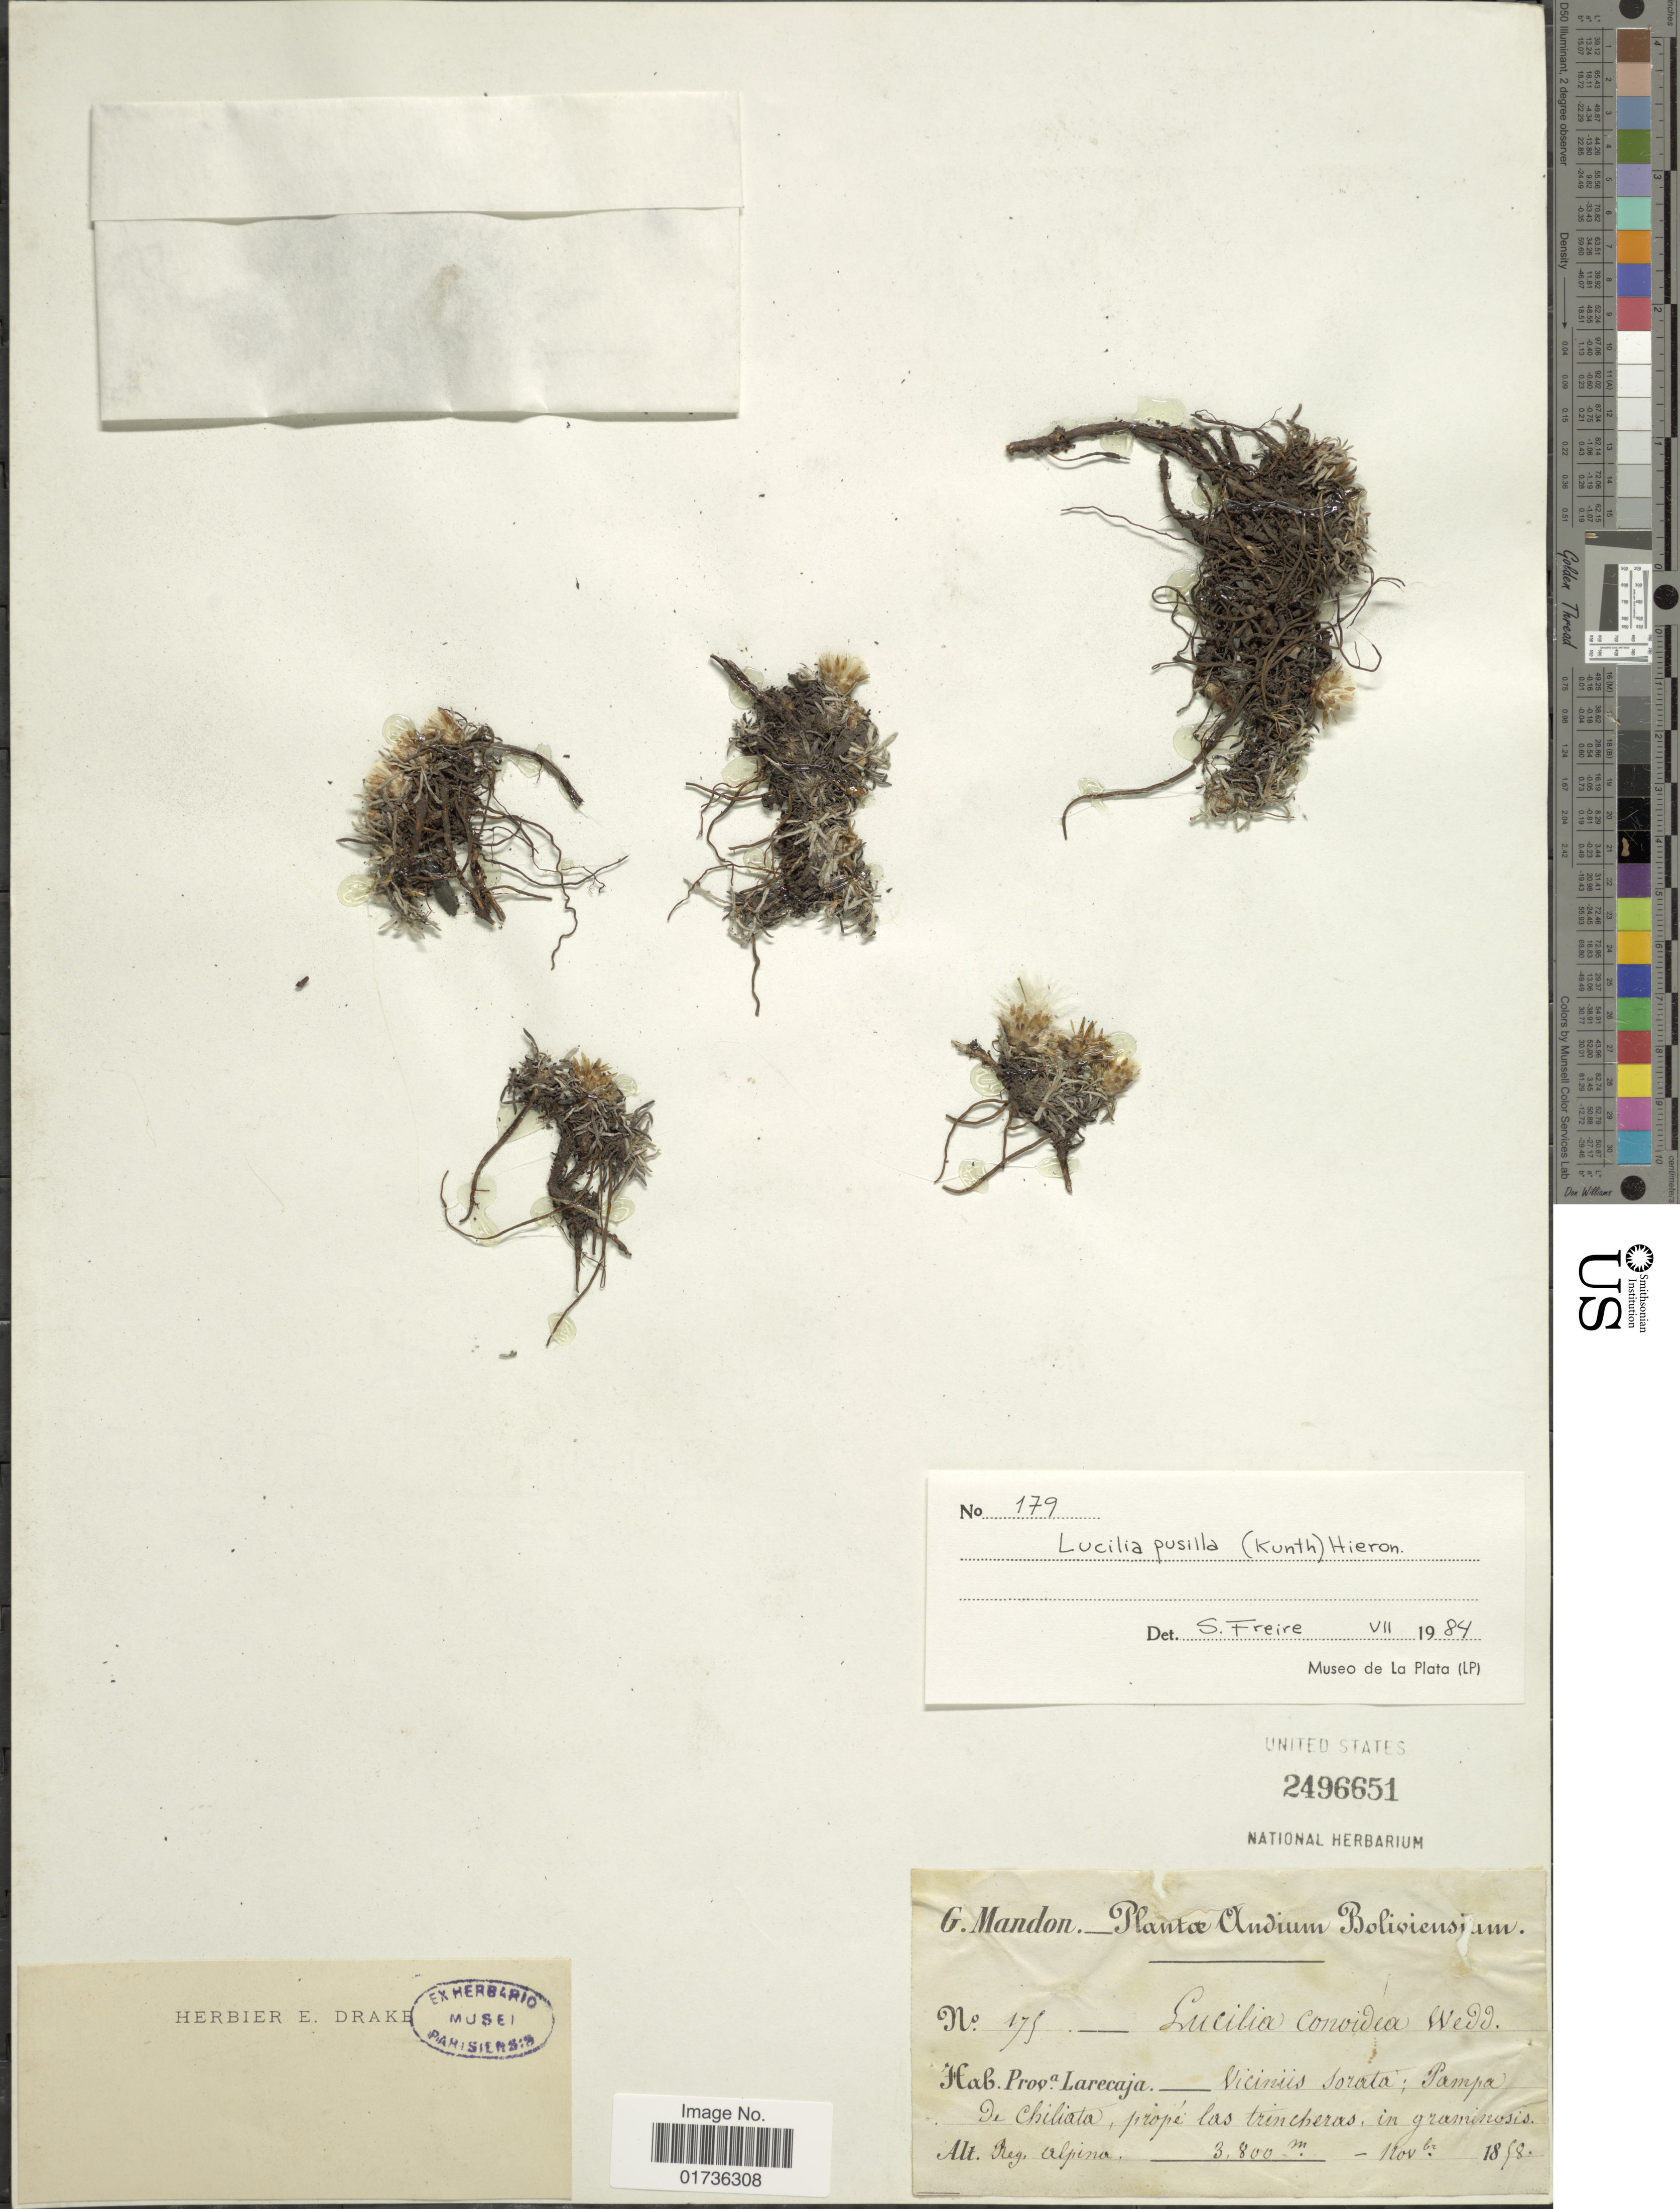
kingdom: Plantae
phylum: Tracheophyta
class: Magnoliopsida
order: Asterales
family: Asteraceae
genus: Lucilia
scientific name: Lucilia kunthiana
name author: (DC.) Zardini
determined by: Dillon, M. O.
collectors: G. Mandon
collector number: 179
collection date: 1898-11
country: Bolivia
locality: Prov. Larecaja - Vicinity Sorata: Pampa de Chiliata, prope las trincheras, in graminosis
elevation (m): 3800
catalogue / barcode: US 2496651